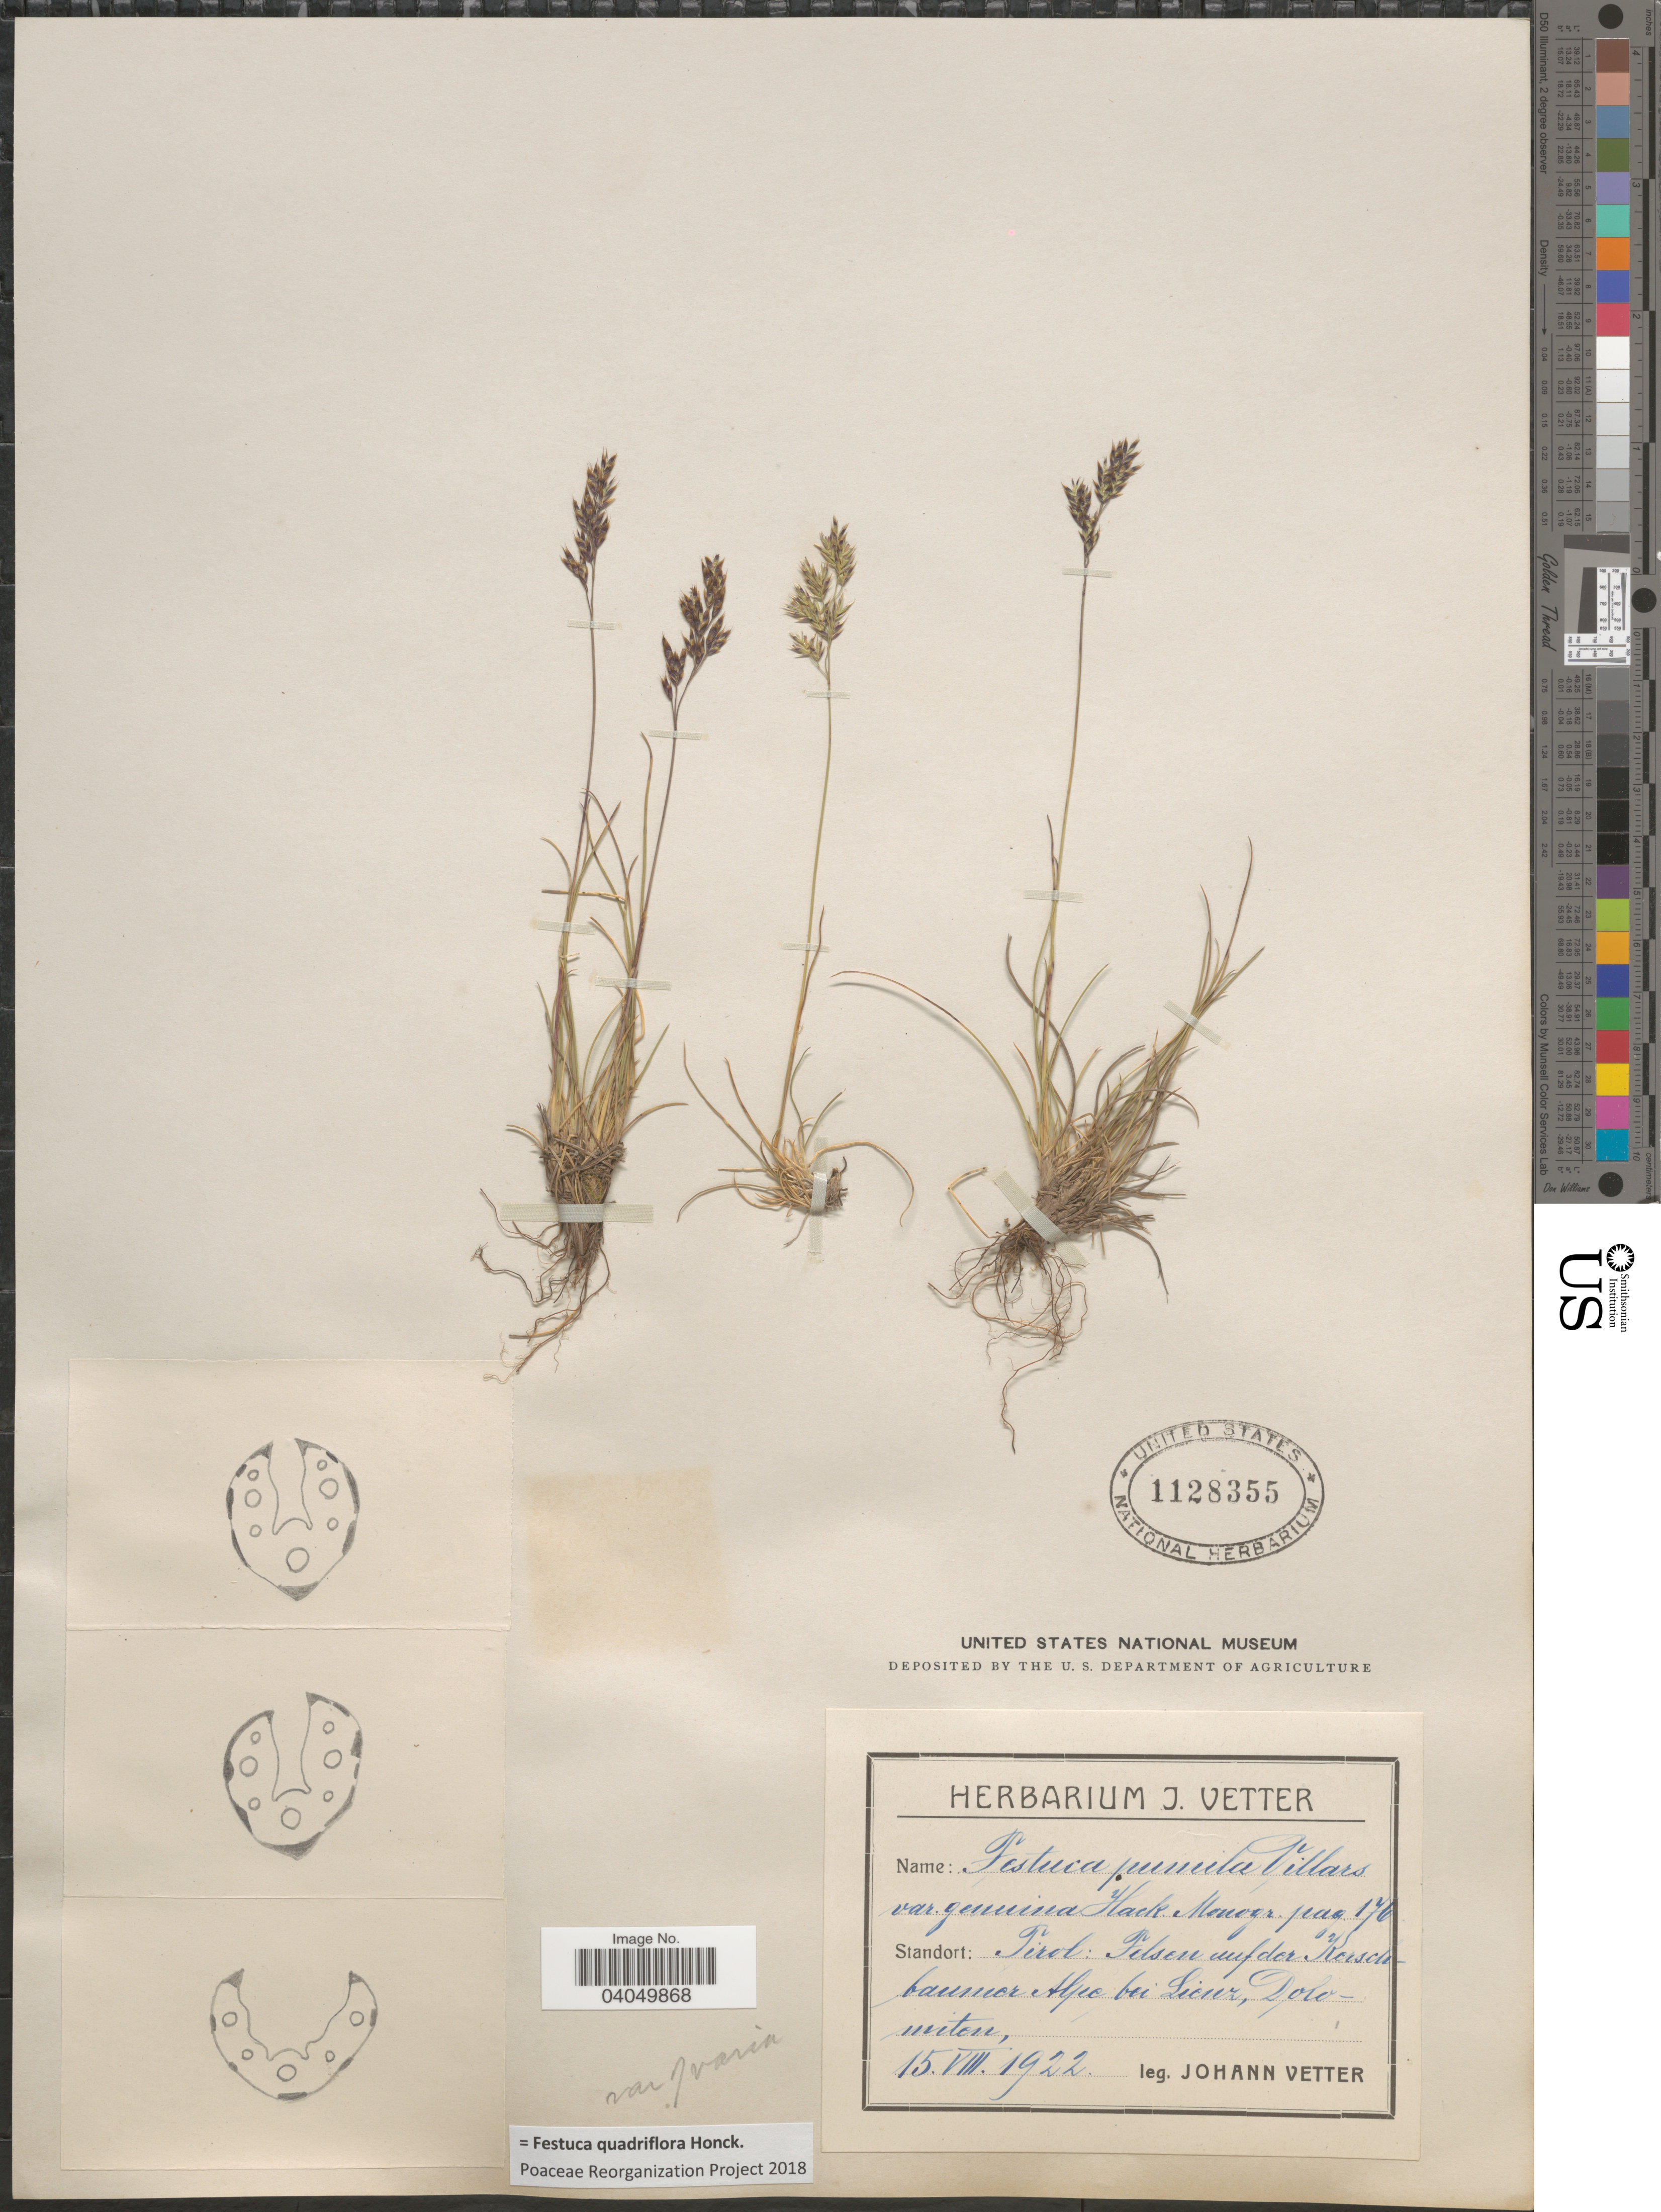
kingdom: Plantae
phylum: Tracheophyta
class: Liliopsida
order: Poales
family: Poaceae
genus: Festuca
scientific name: Festuca quadriflora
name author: Honck.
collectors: J. Vetter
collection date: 1922-08-15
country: Austria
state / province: Tirol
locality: Standort: Tirol: Felsen aufer Kerschbaumer Alpe bei Lienz, Dolomiten.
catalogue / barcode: US 1128355